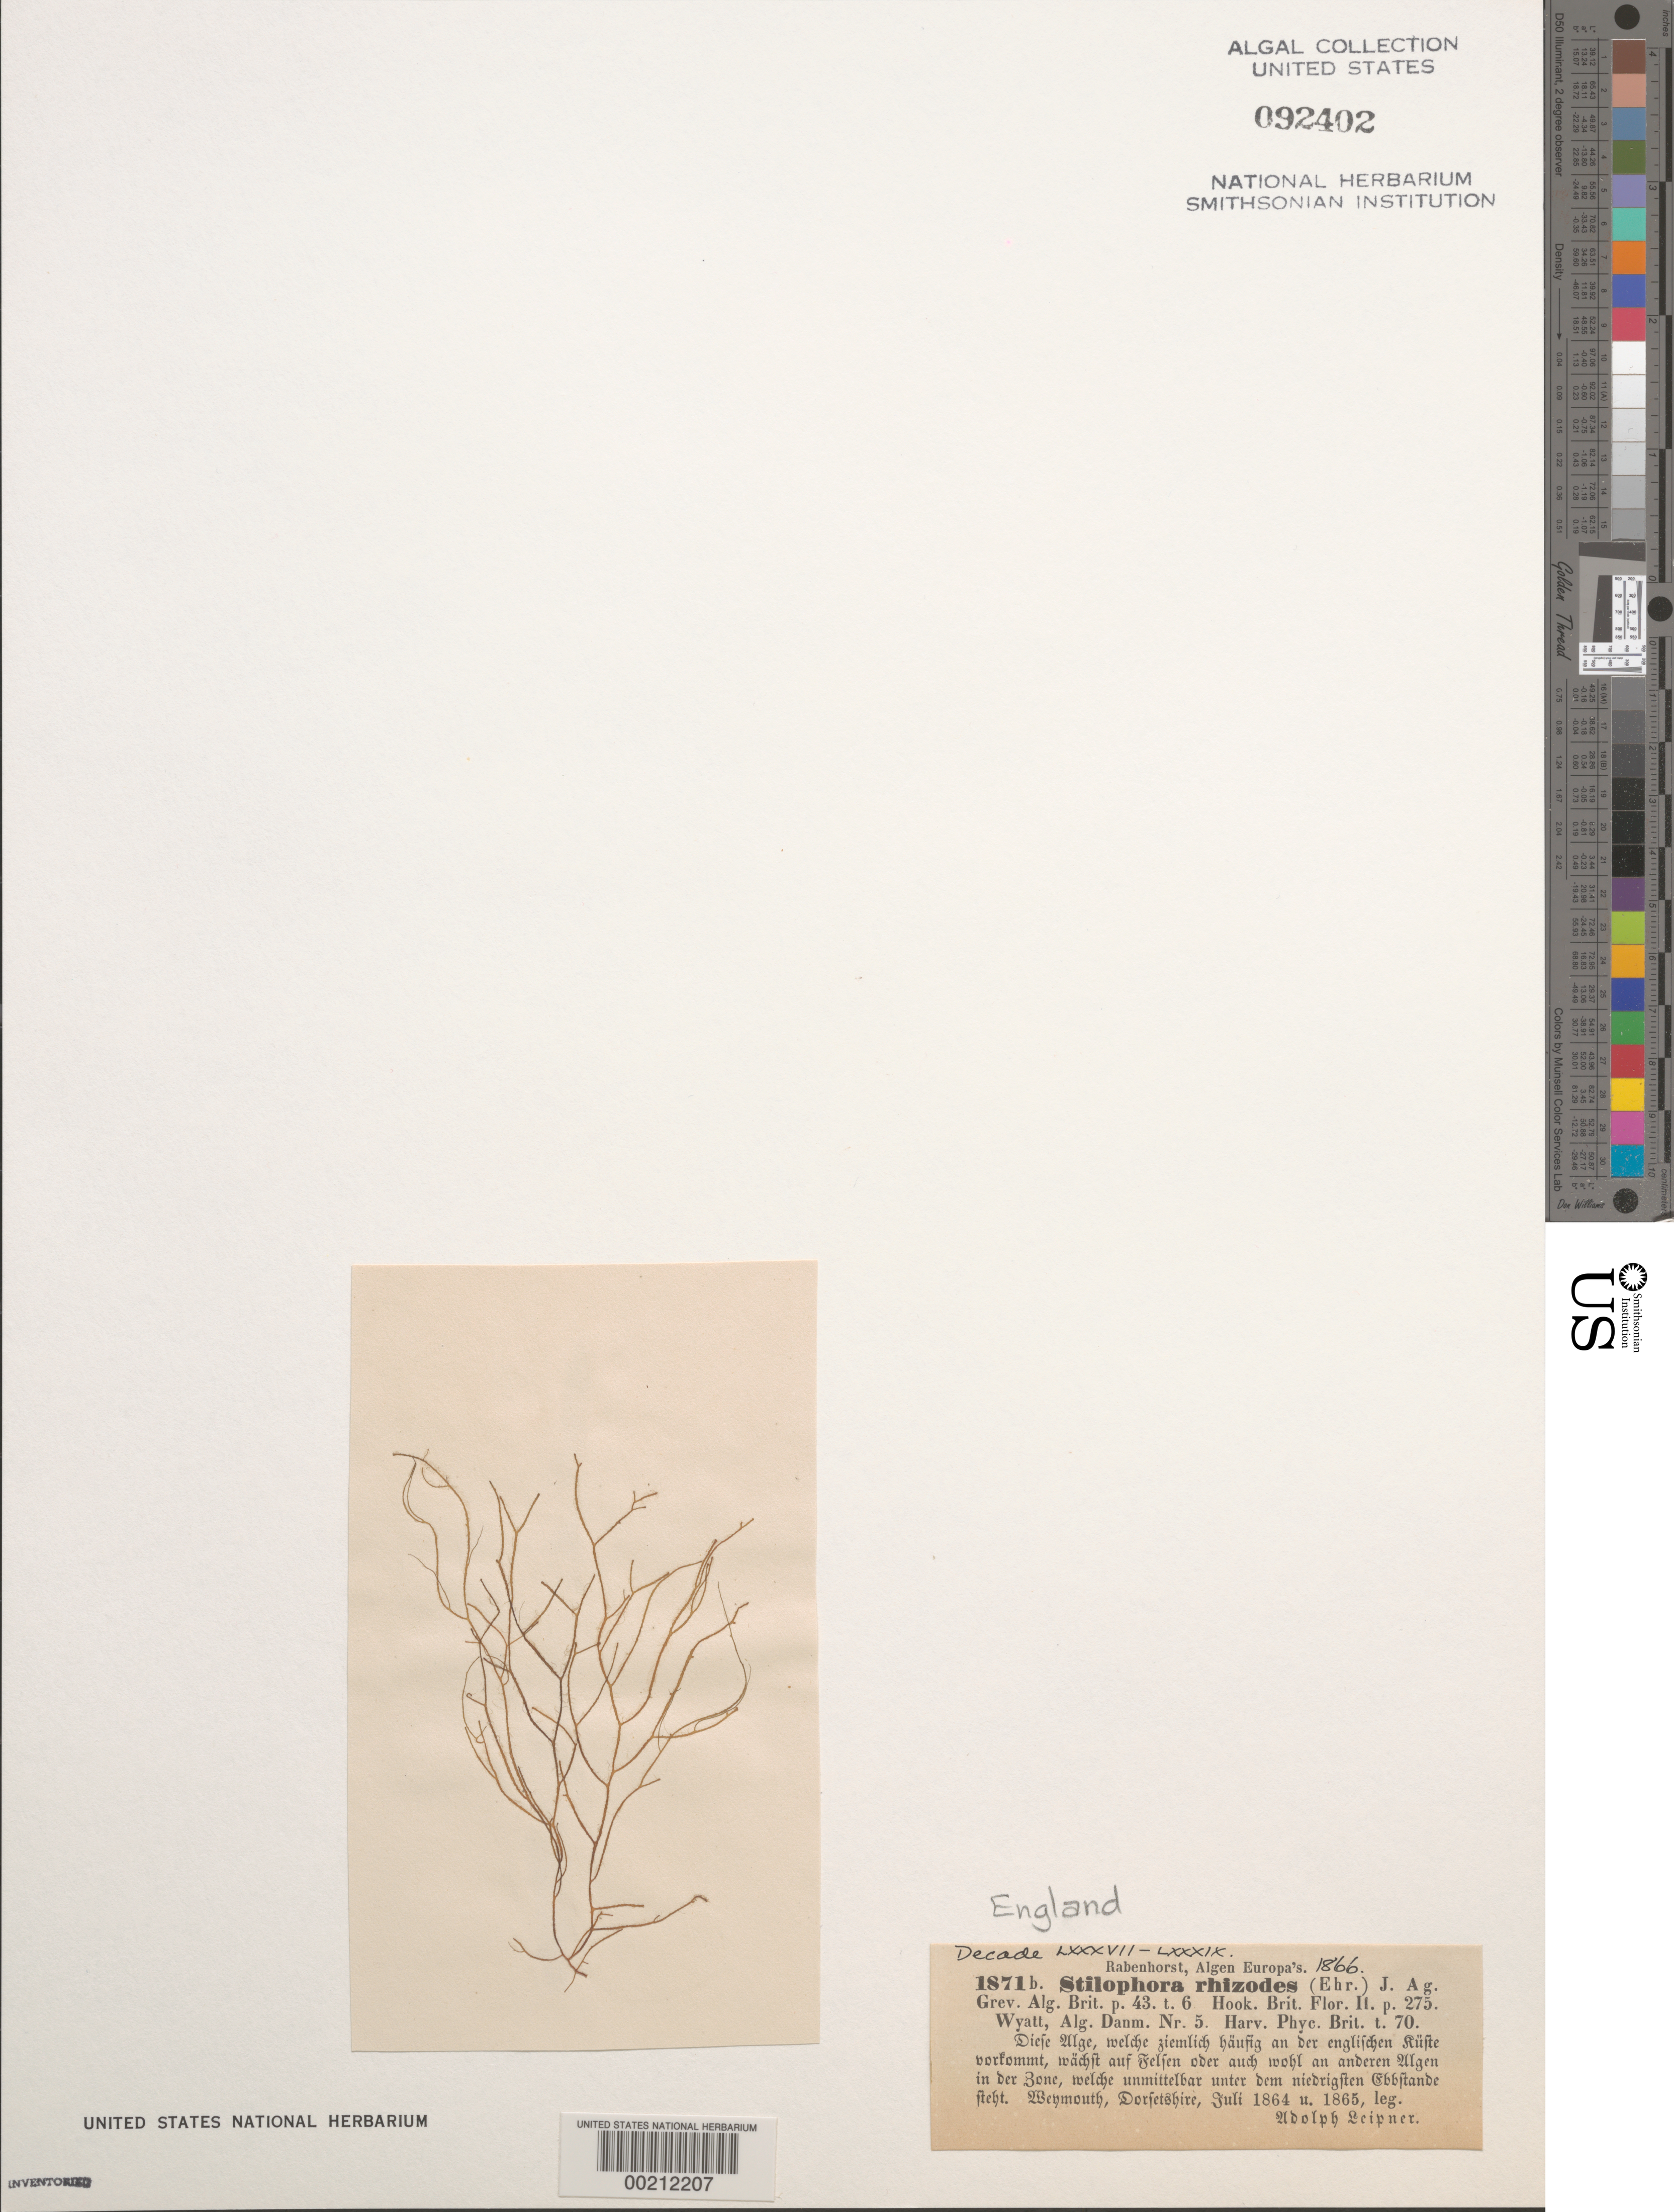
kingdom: Chromista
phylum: Ochrophyta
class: Phaeophyceae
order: Ectocarpales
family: Chordariaceae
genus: Stilophora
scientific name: Stilophora tenella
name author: (Esper) P.C. Silva in P.C. Silva et al.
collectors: A. Leipner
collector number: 1871b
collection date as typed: Jul 1864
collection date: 1864-07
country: United Kingdom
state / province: England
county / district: Dorset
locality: Weymouth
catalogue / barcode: US 92402